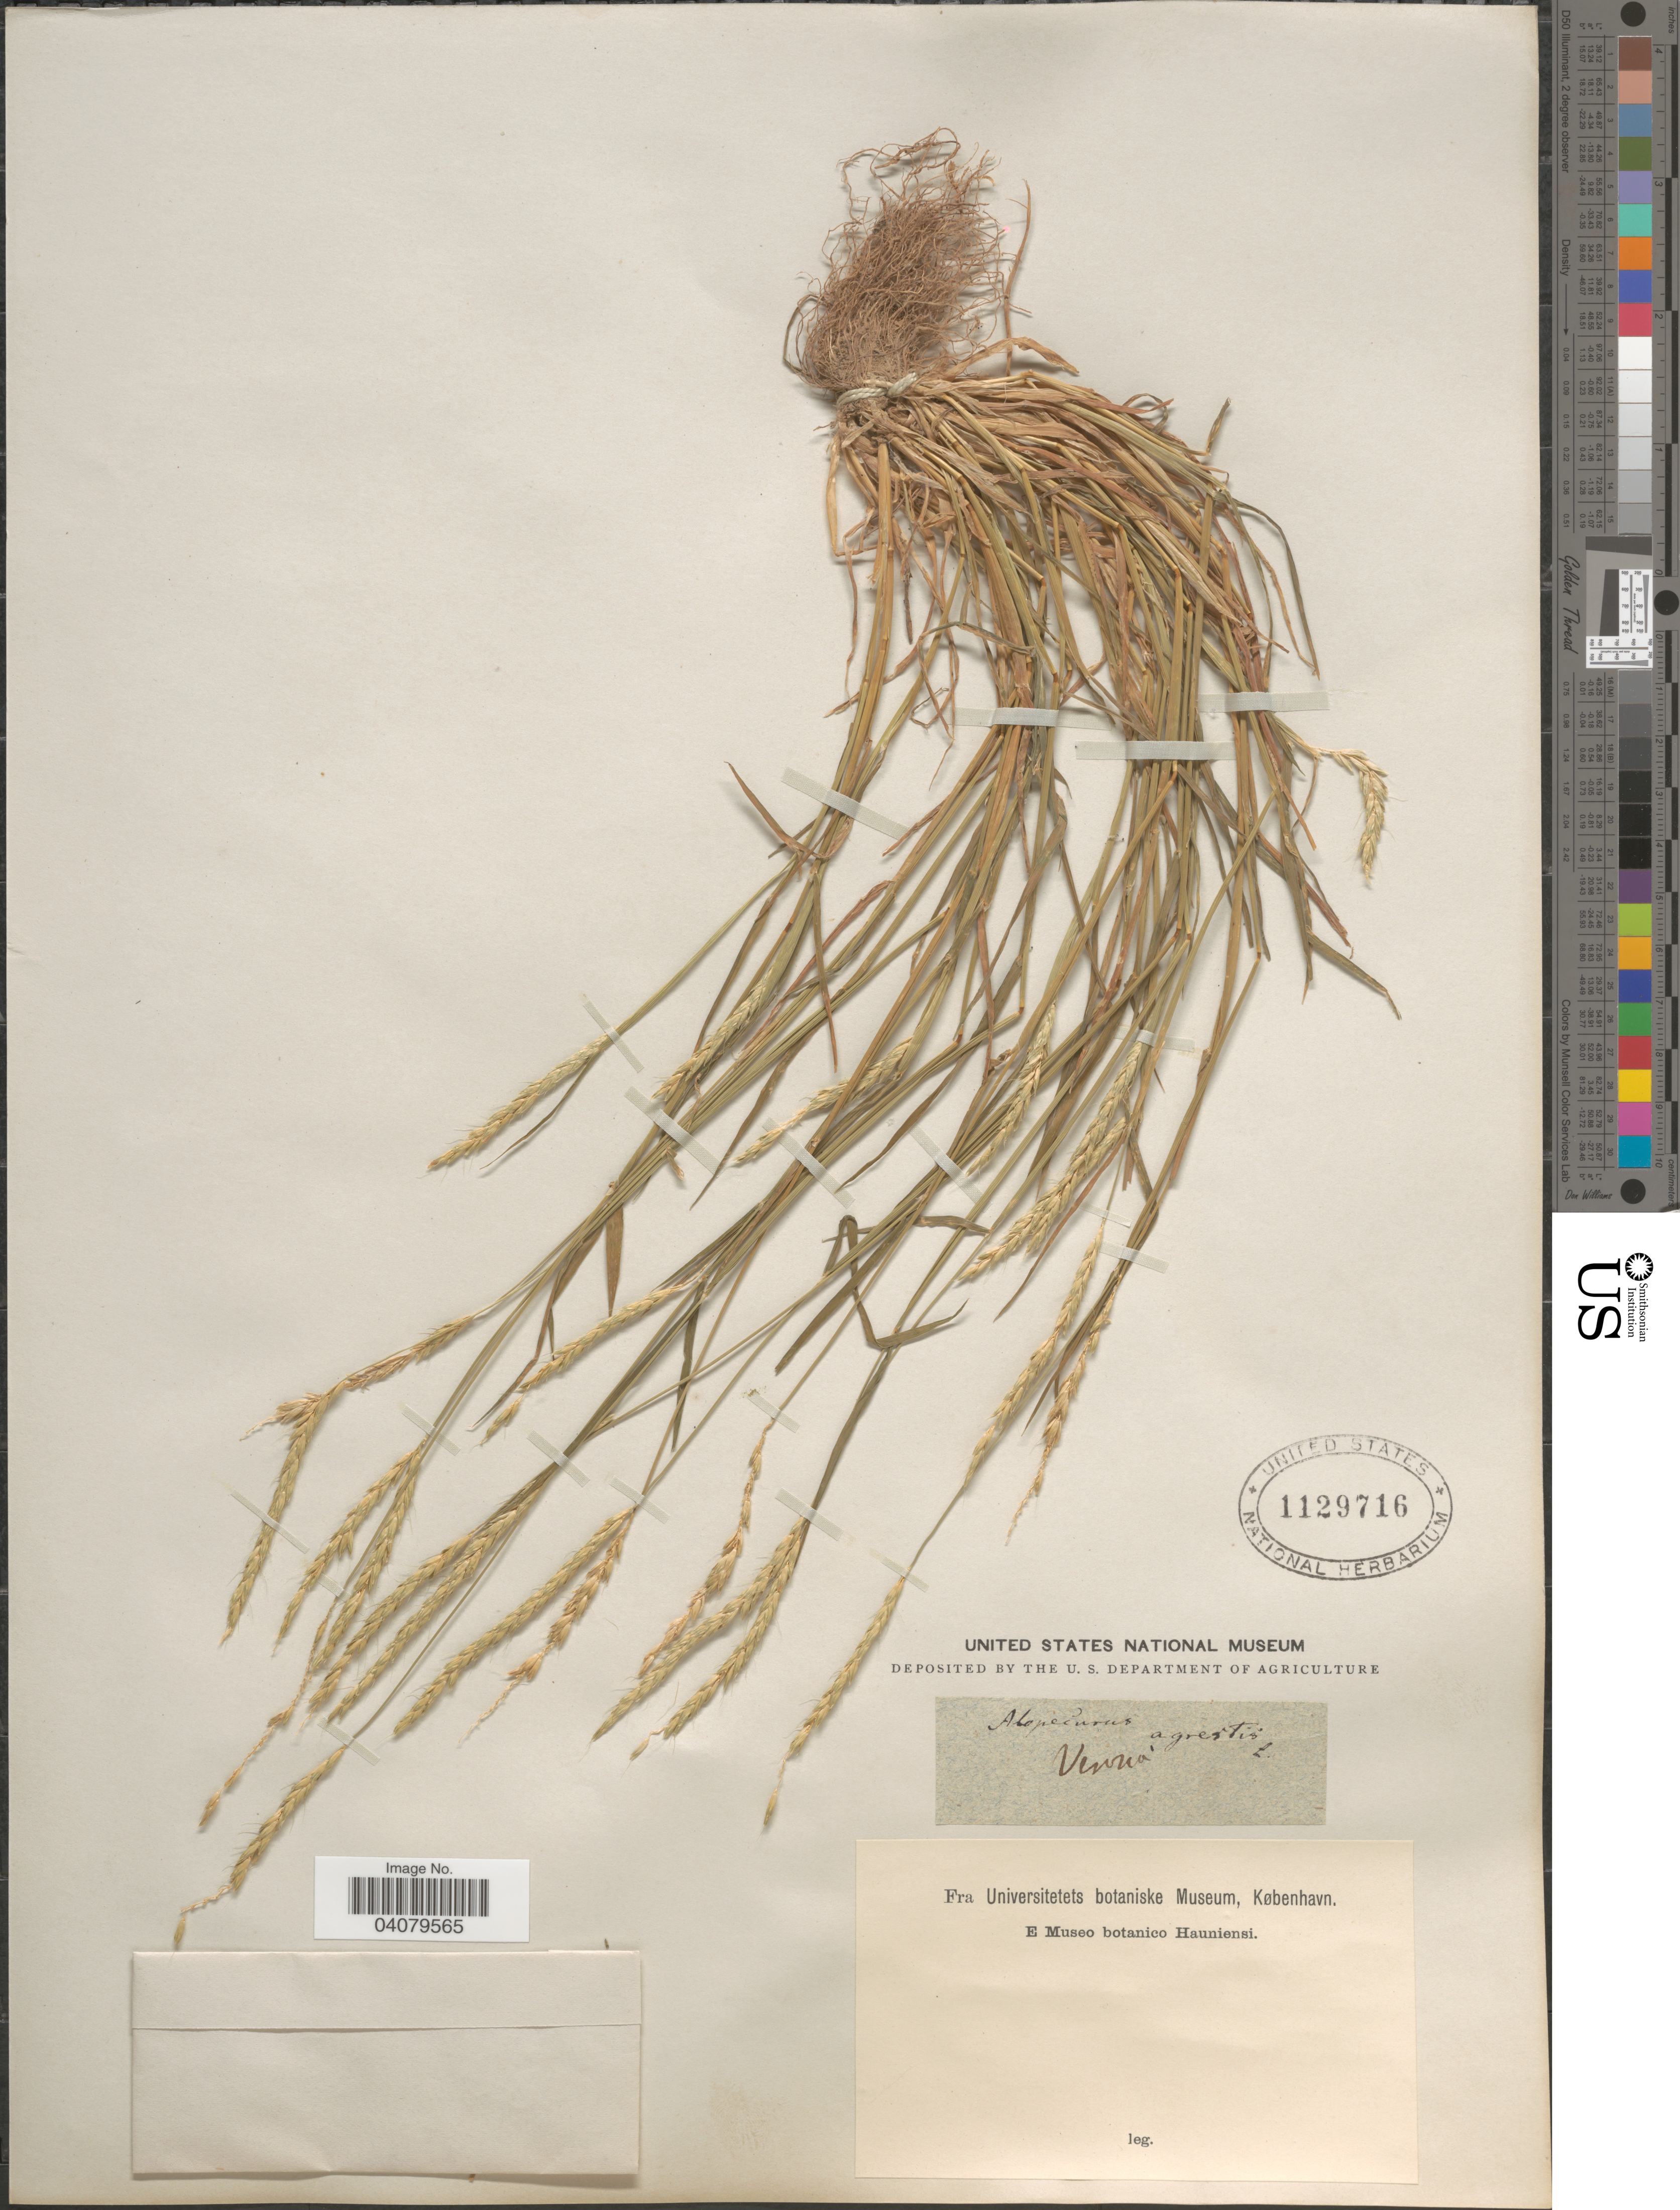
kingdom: Plantae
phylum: Tracheophyta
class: Liliopsida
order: Poales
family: Poaceae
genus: Alopecurus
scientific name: Alopecurus myosuroides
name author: Huds.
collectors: Museo Botanico Hauniense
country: Italy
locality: Verona.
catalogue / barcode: US 1129716